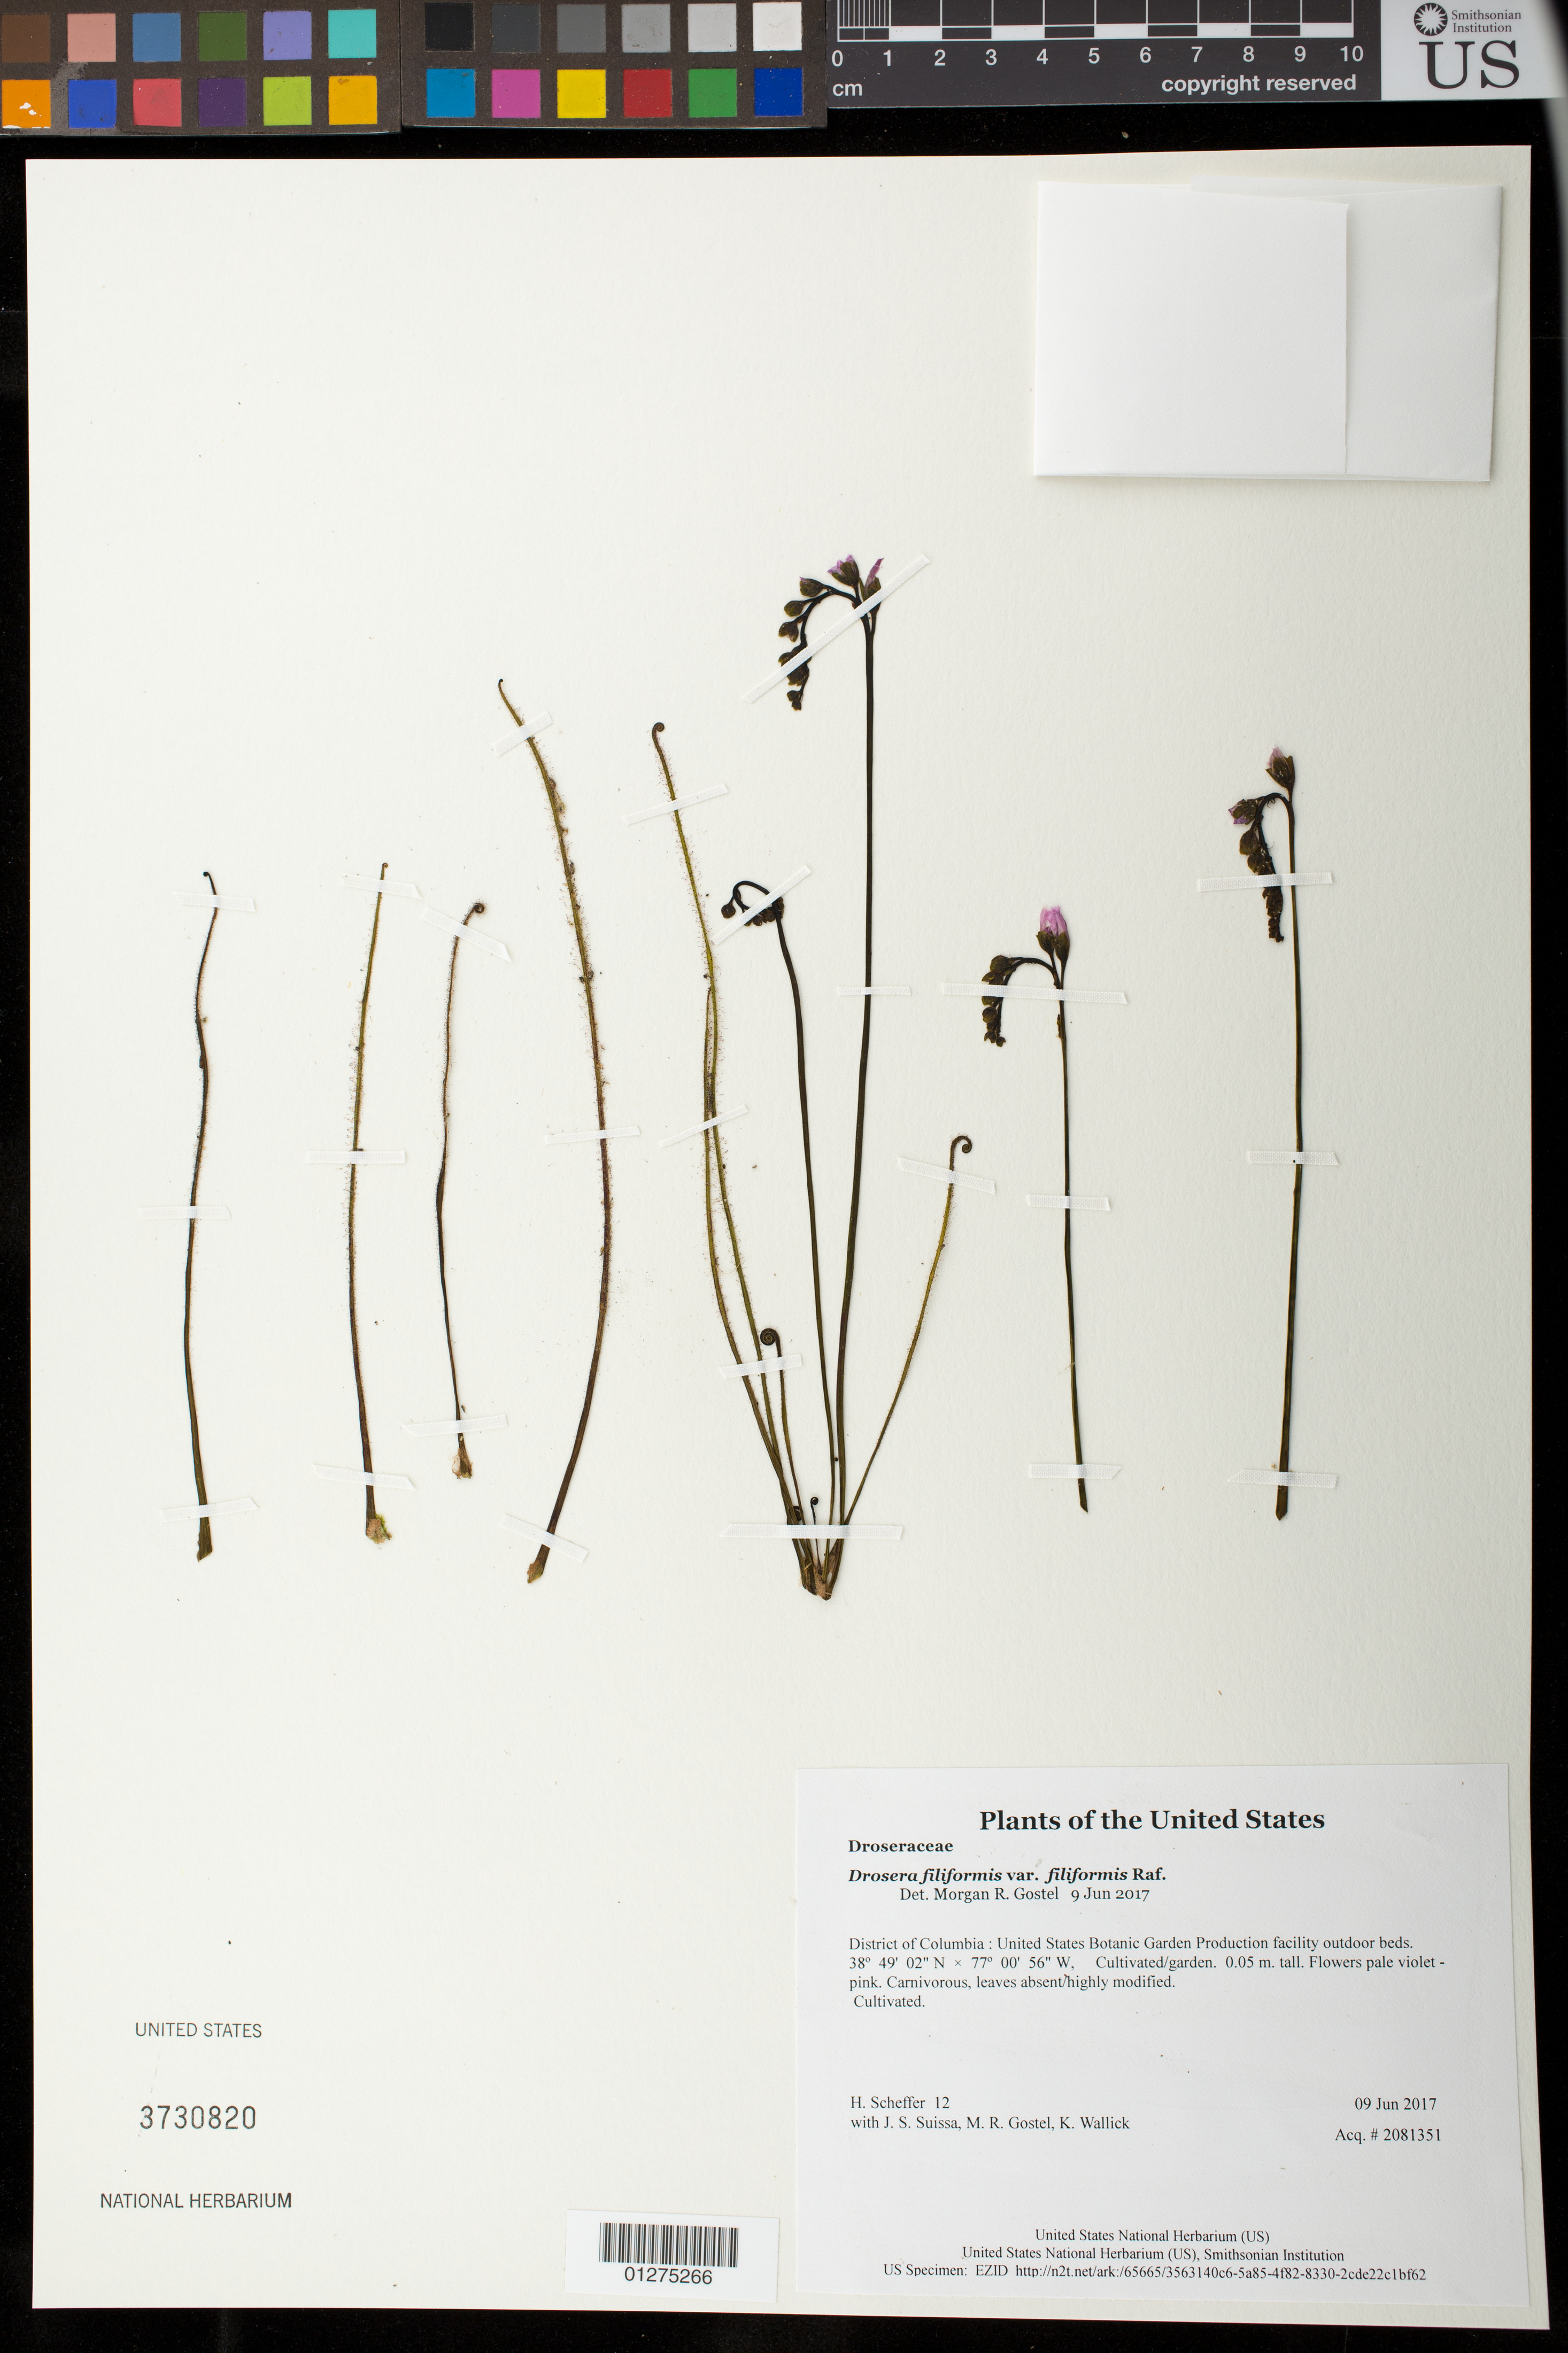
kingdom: Plantae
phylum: Tracheophyta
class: Magnoliopsida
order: Caryophyllales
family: Droseraceae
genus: Drosera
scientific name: Drosera filiformis var. filiformis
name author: Raf.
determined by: Gostel, M. R.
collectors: H. Scheffer, J. S. Suissa, M. R. Gostel & K. Wallick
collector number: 12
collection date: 2017-06-09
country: United States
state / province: District of Columbia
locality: United States Botanic Garden Production facility outdoor beds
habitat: Cultivated/garden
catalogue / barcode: US 3730820